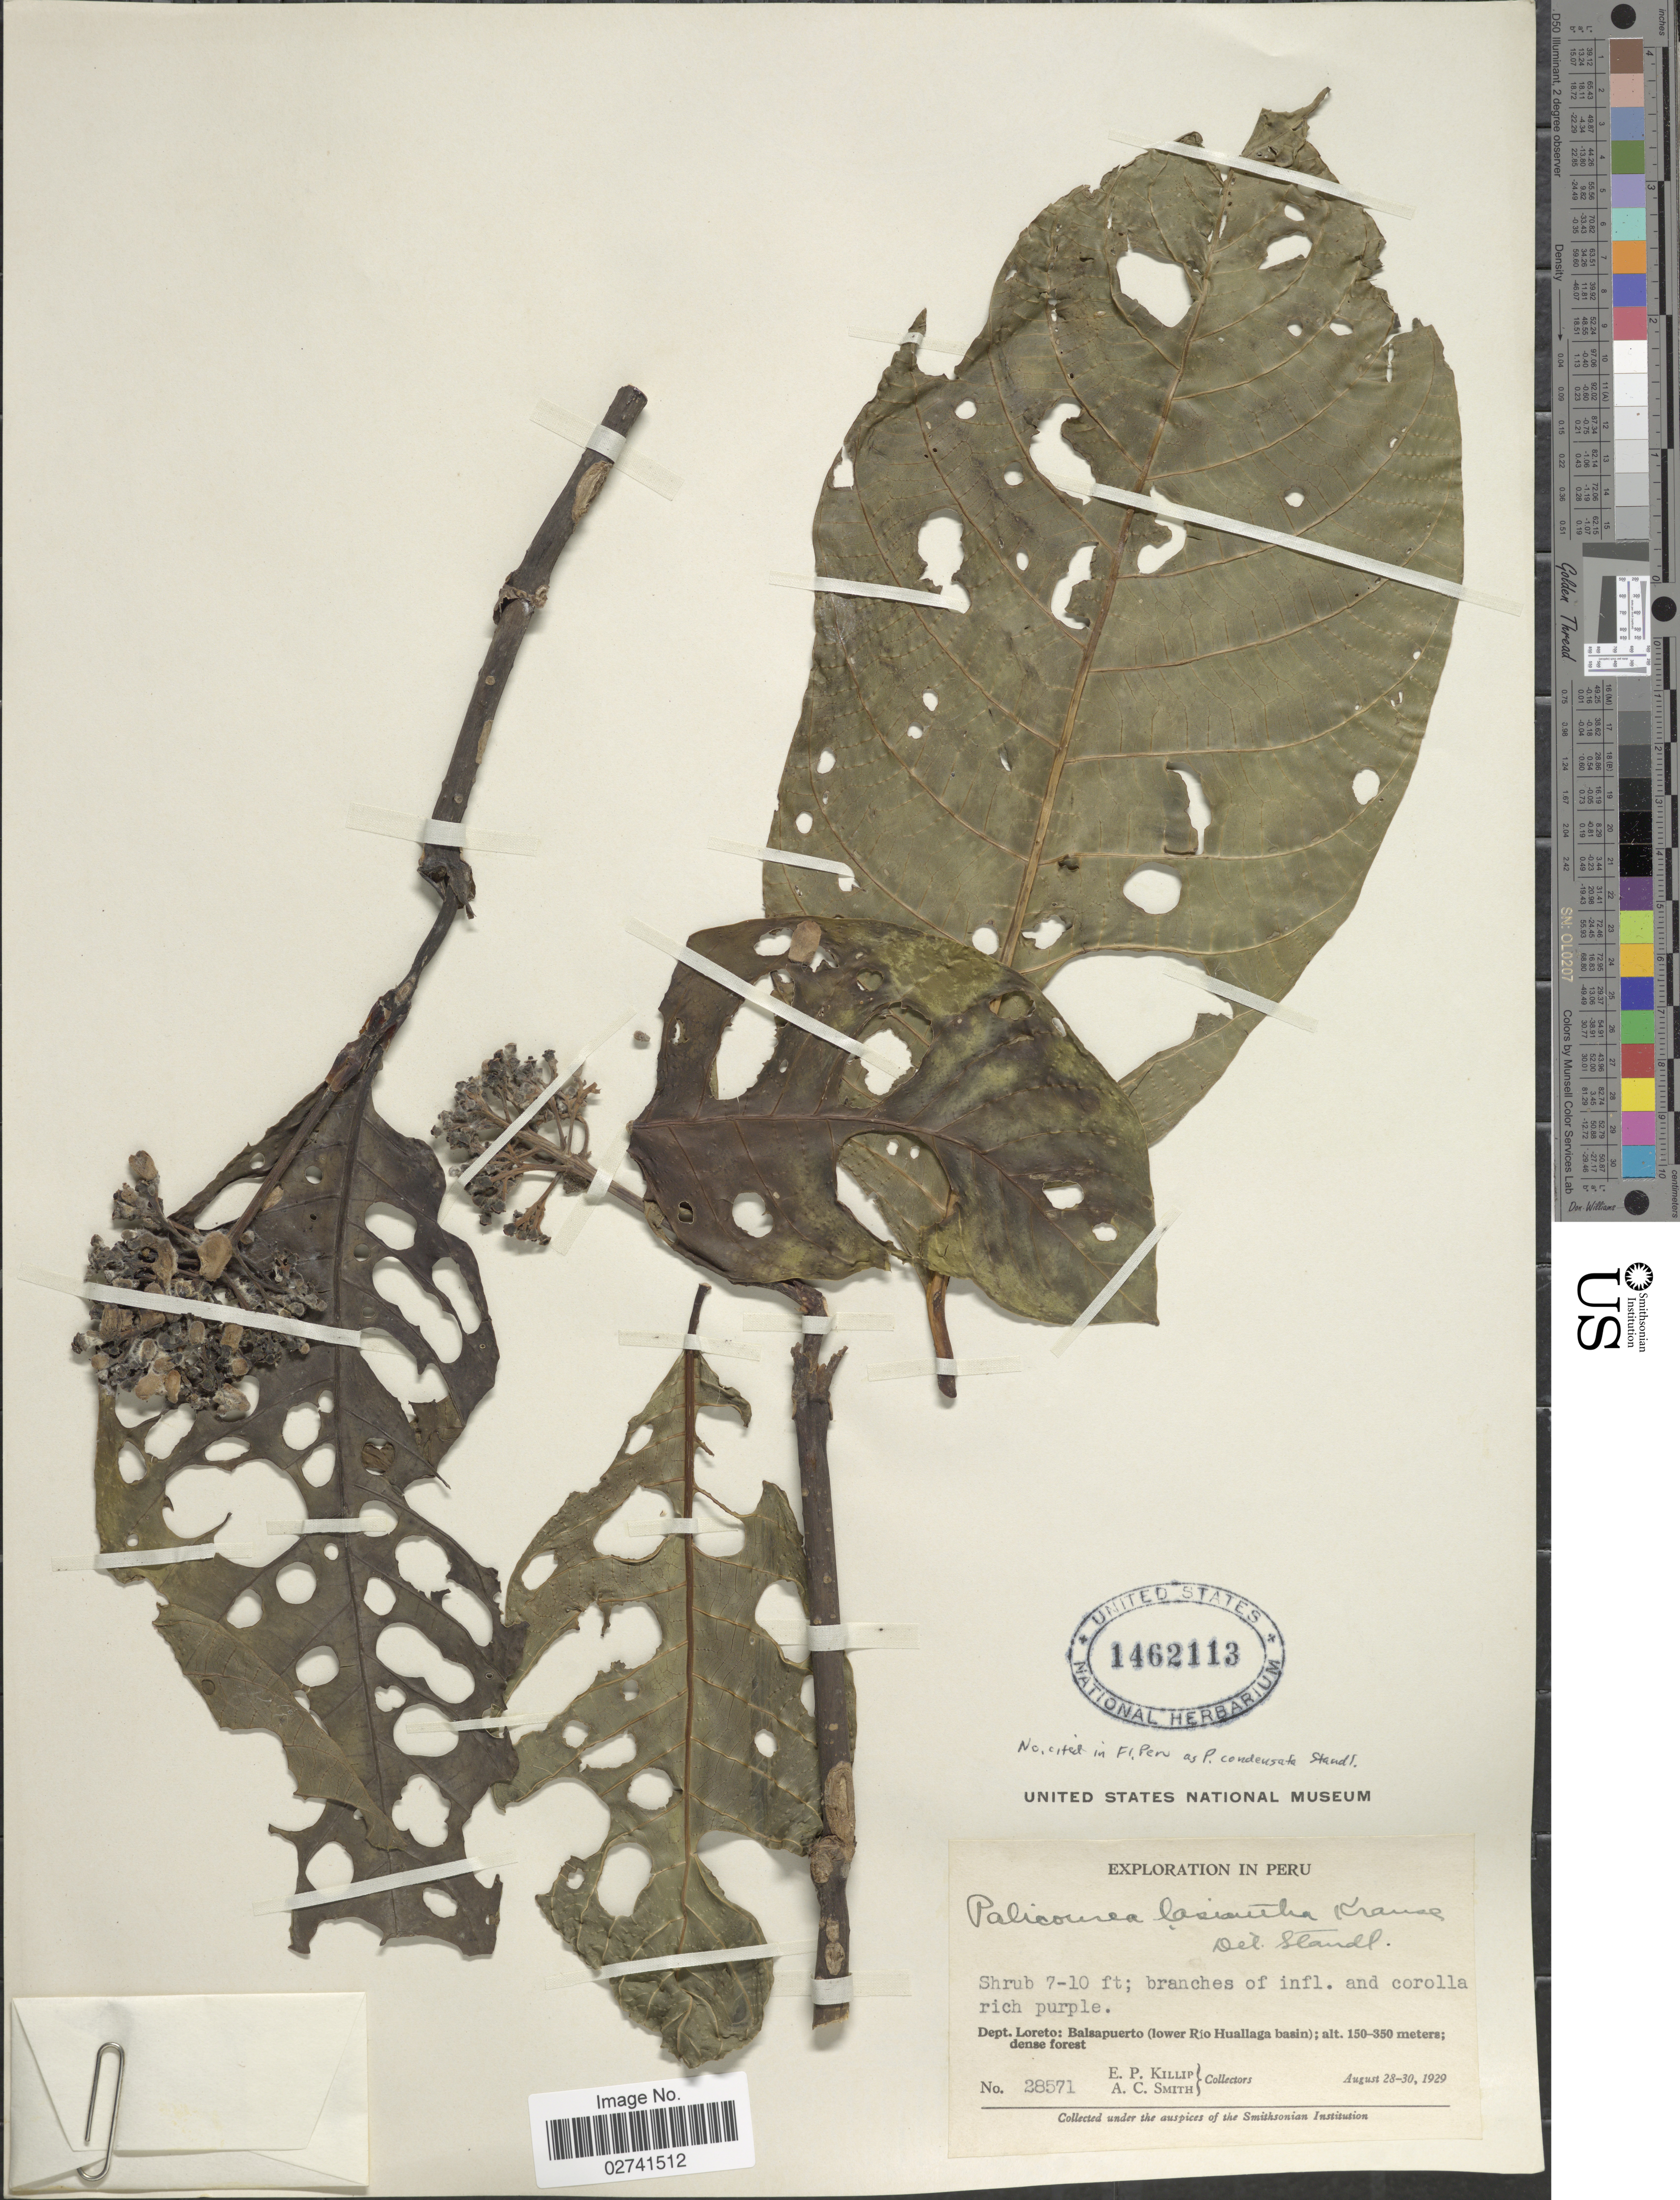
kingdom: Plantae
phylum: Tracheophyta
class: Magnoliopsida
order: Gentianales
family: Rubiaceae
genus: Palicourea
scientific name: Palicourea lasiantha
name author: Krause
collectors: E. P. Killip & A. C. Smith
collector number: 28571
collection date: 1929-08-28/1929-08-30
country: Peru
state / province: Loreto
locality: Balsapuerto (lower Río Huallaga basin); dense forest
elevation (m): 150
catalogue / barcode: US 1462113